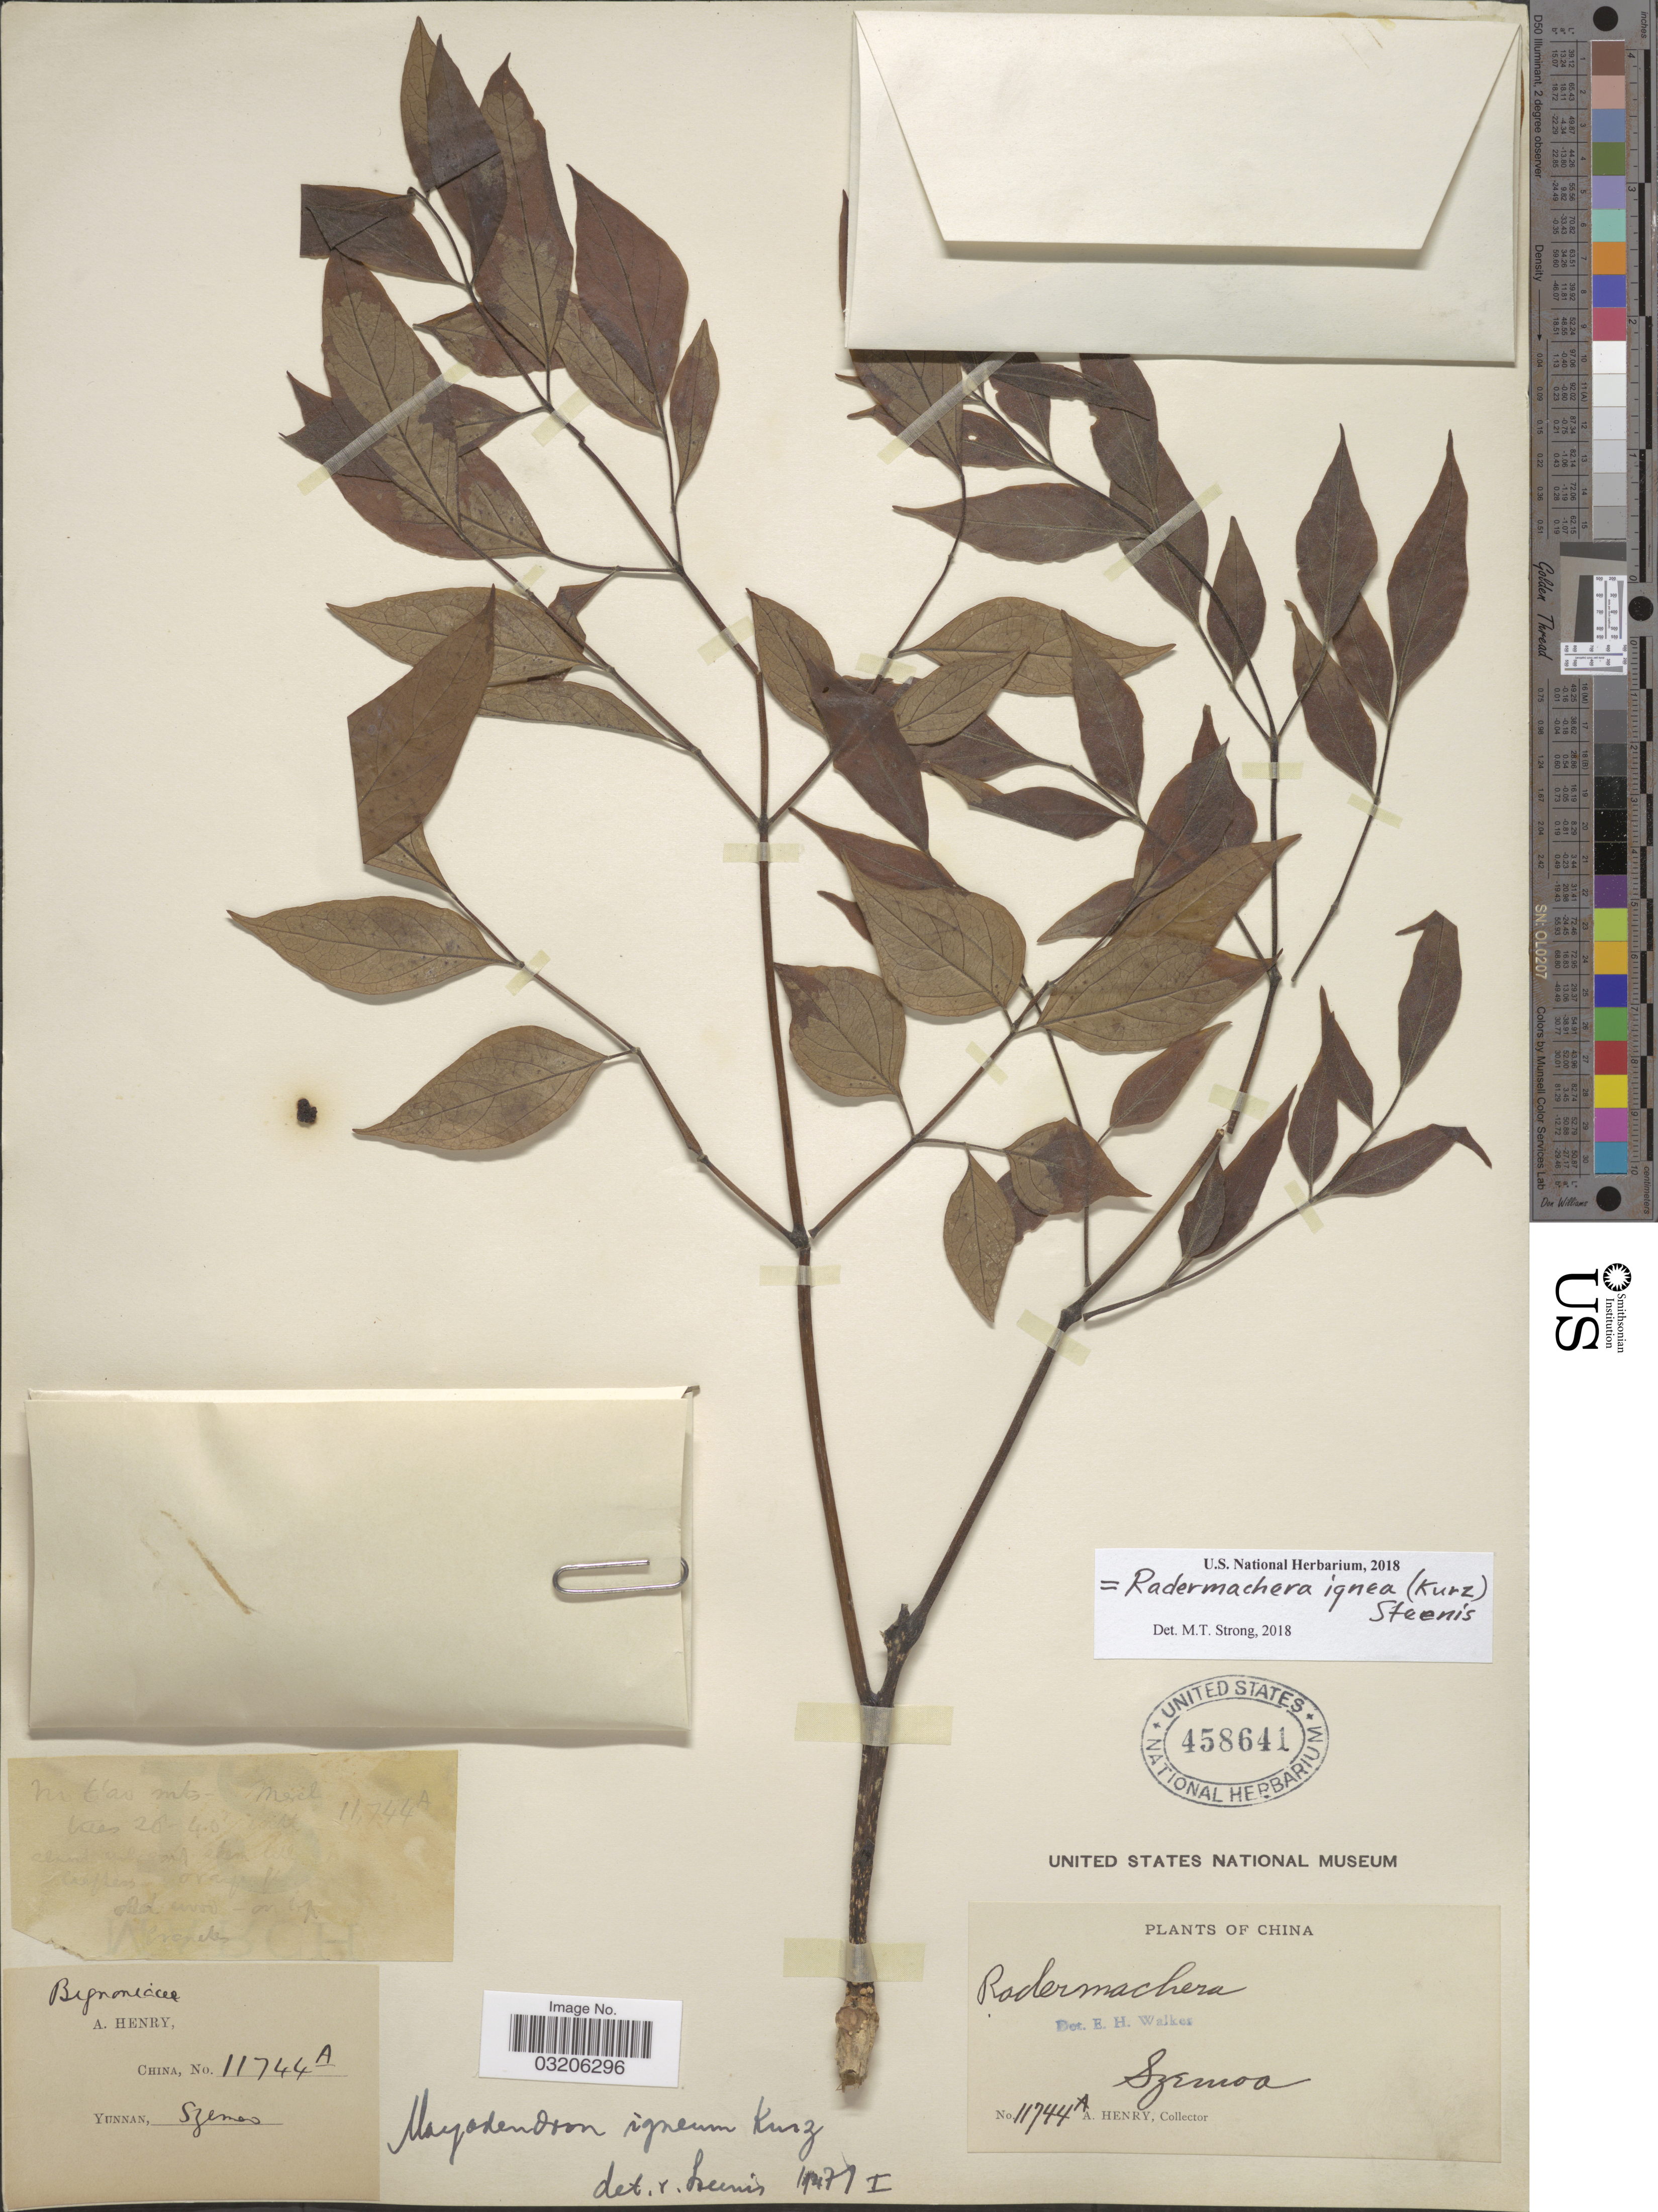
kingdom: Plantae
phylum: Tracheophyta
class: Magnoliopsida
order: Lamiales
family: Bignoniaceae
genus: Radermachera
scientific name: Radermachera ignea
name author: (Kurz) Steen.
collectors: A. Henry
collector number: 11744 A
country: China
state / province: Yunnan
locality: Szemoa. No t'ao mts.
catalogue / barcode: US 458641